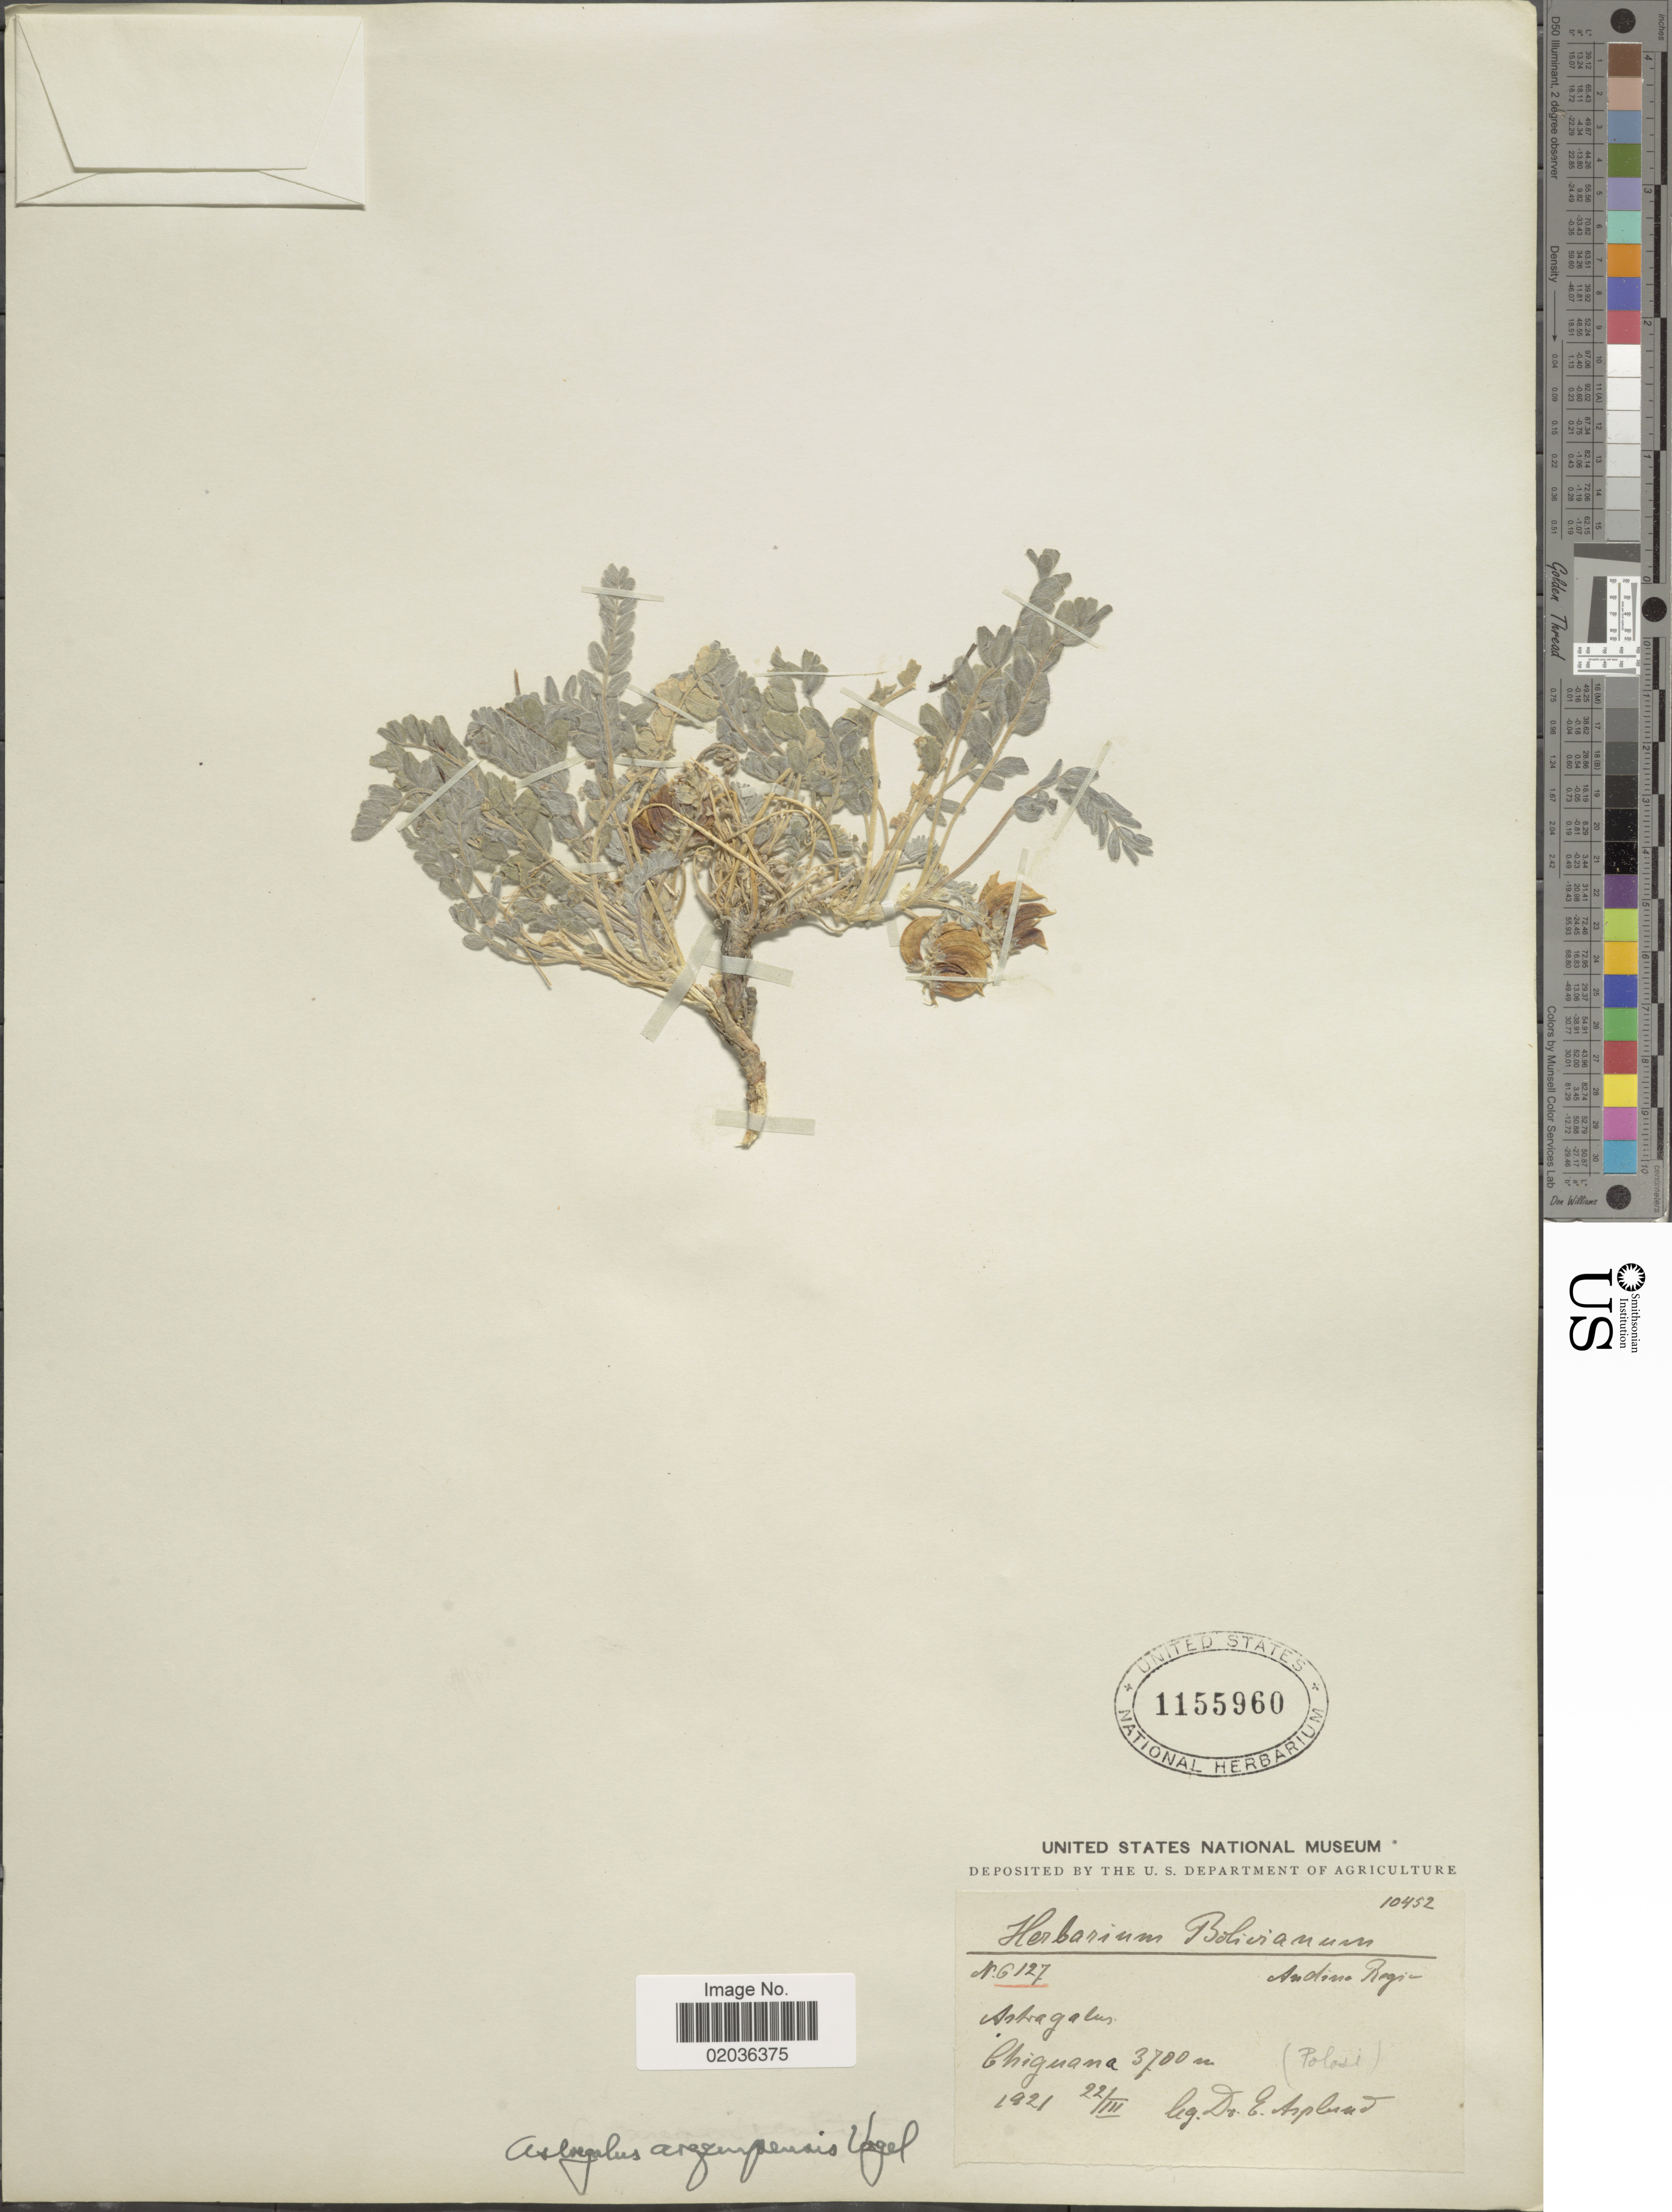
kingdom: Plantae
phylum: Tracheophyta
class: Magnoliopsida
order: Fabales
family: Fabaceae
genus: Astragalus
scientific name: Astragalus arequipensis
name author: Vogel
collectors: E. Asplund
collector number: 127/10452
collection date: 1921-03-22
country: Bolivia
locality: Chiguana, Potosi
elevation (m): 3700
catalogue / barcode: US 1155960